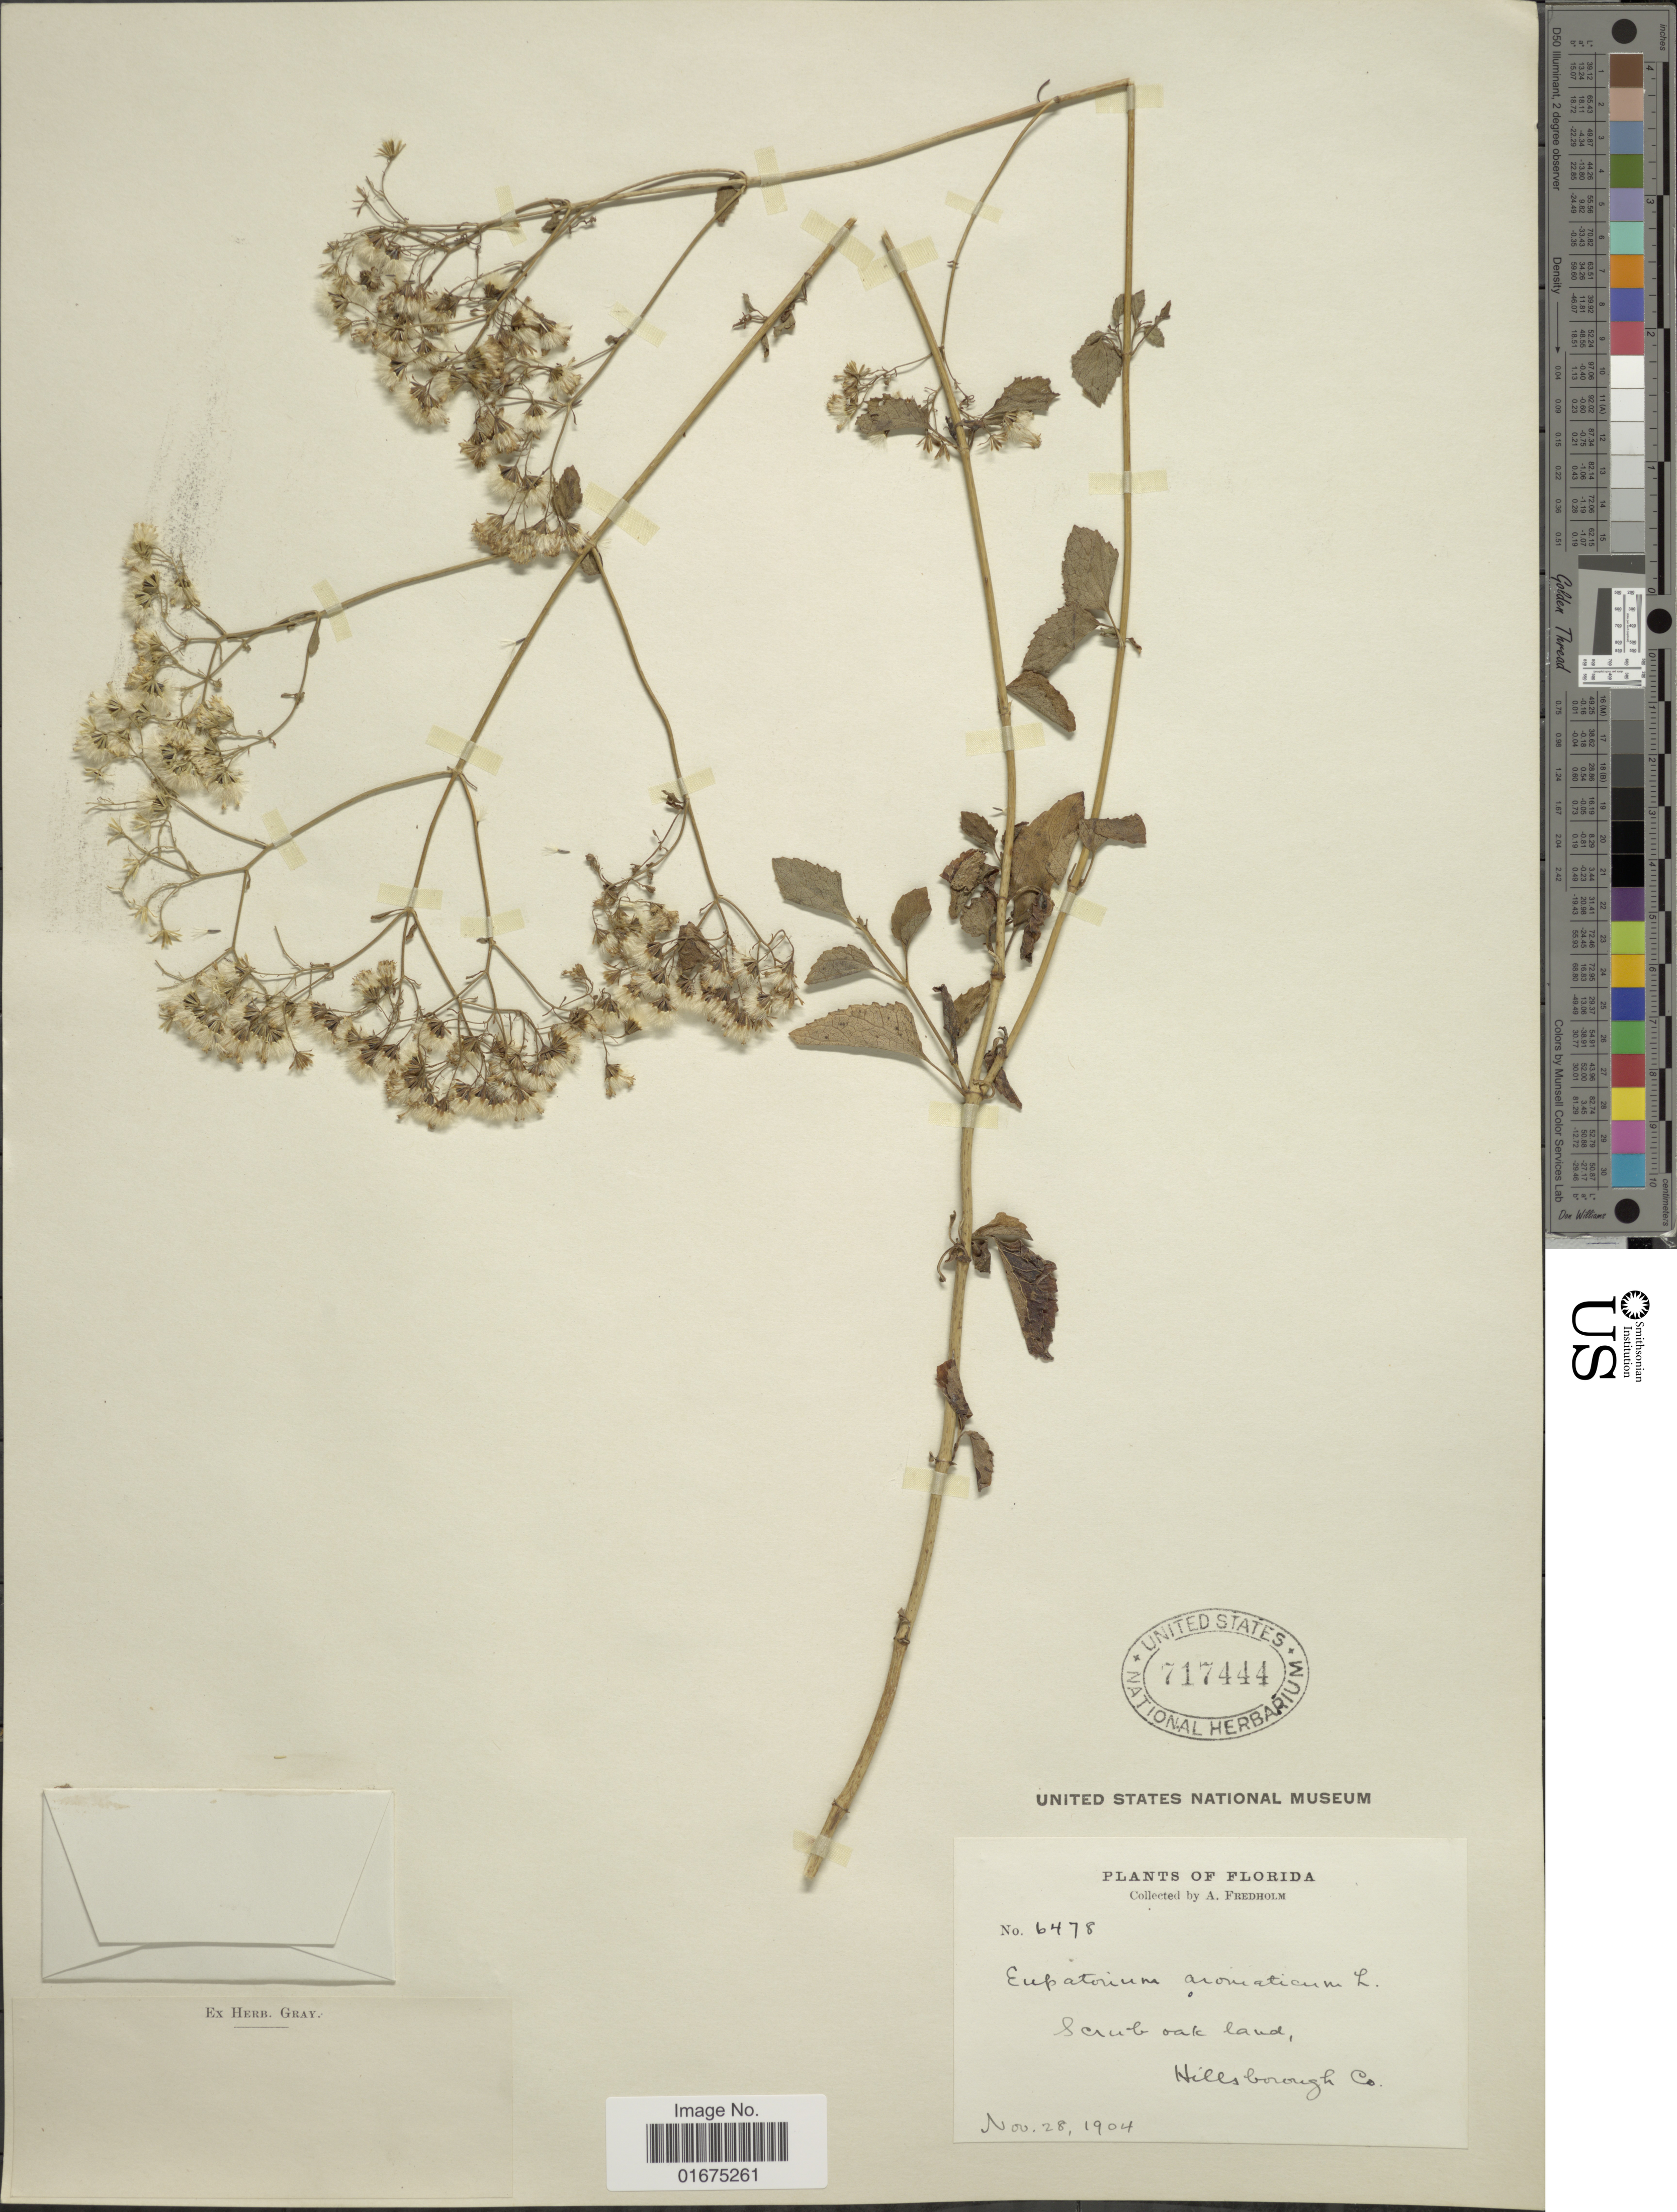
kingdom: Plantae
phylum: Tracheophyta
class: Magnoliopsida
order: Asterales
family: Asteraceae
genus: Ageratina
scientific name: Ageratina aromatica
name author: (L.) Spach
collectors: A. Fredholm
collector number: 6478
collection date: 1904-11-28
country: United States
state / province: Florida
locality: Hillborough Co.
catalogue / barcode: US 717444